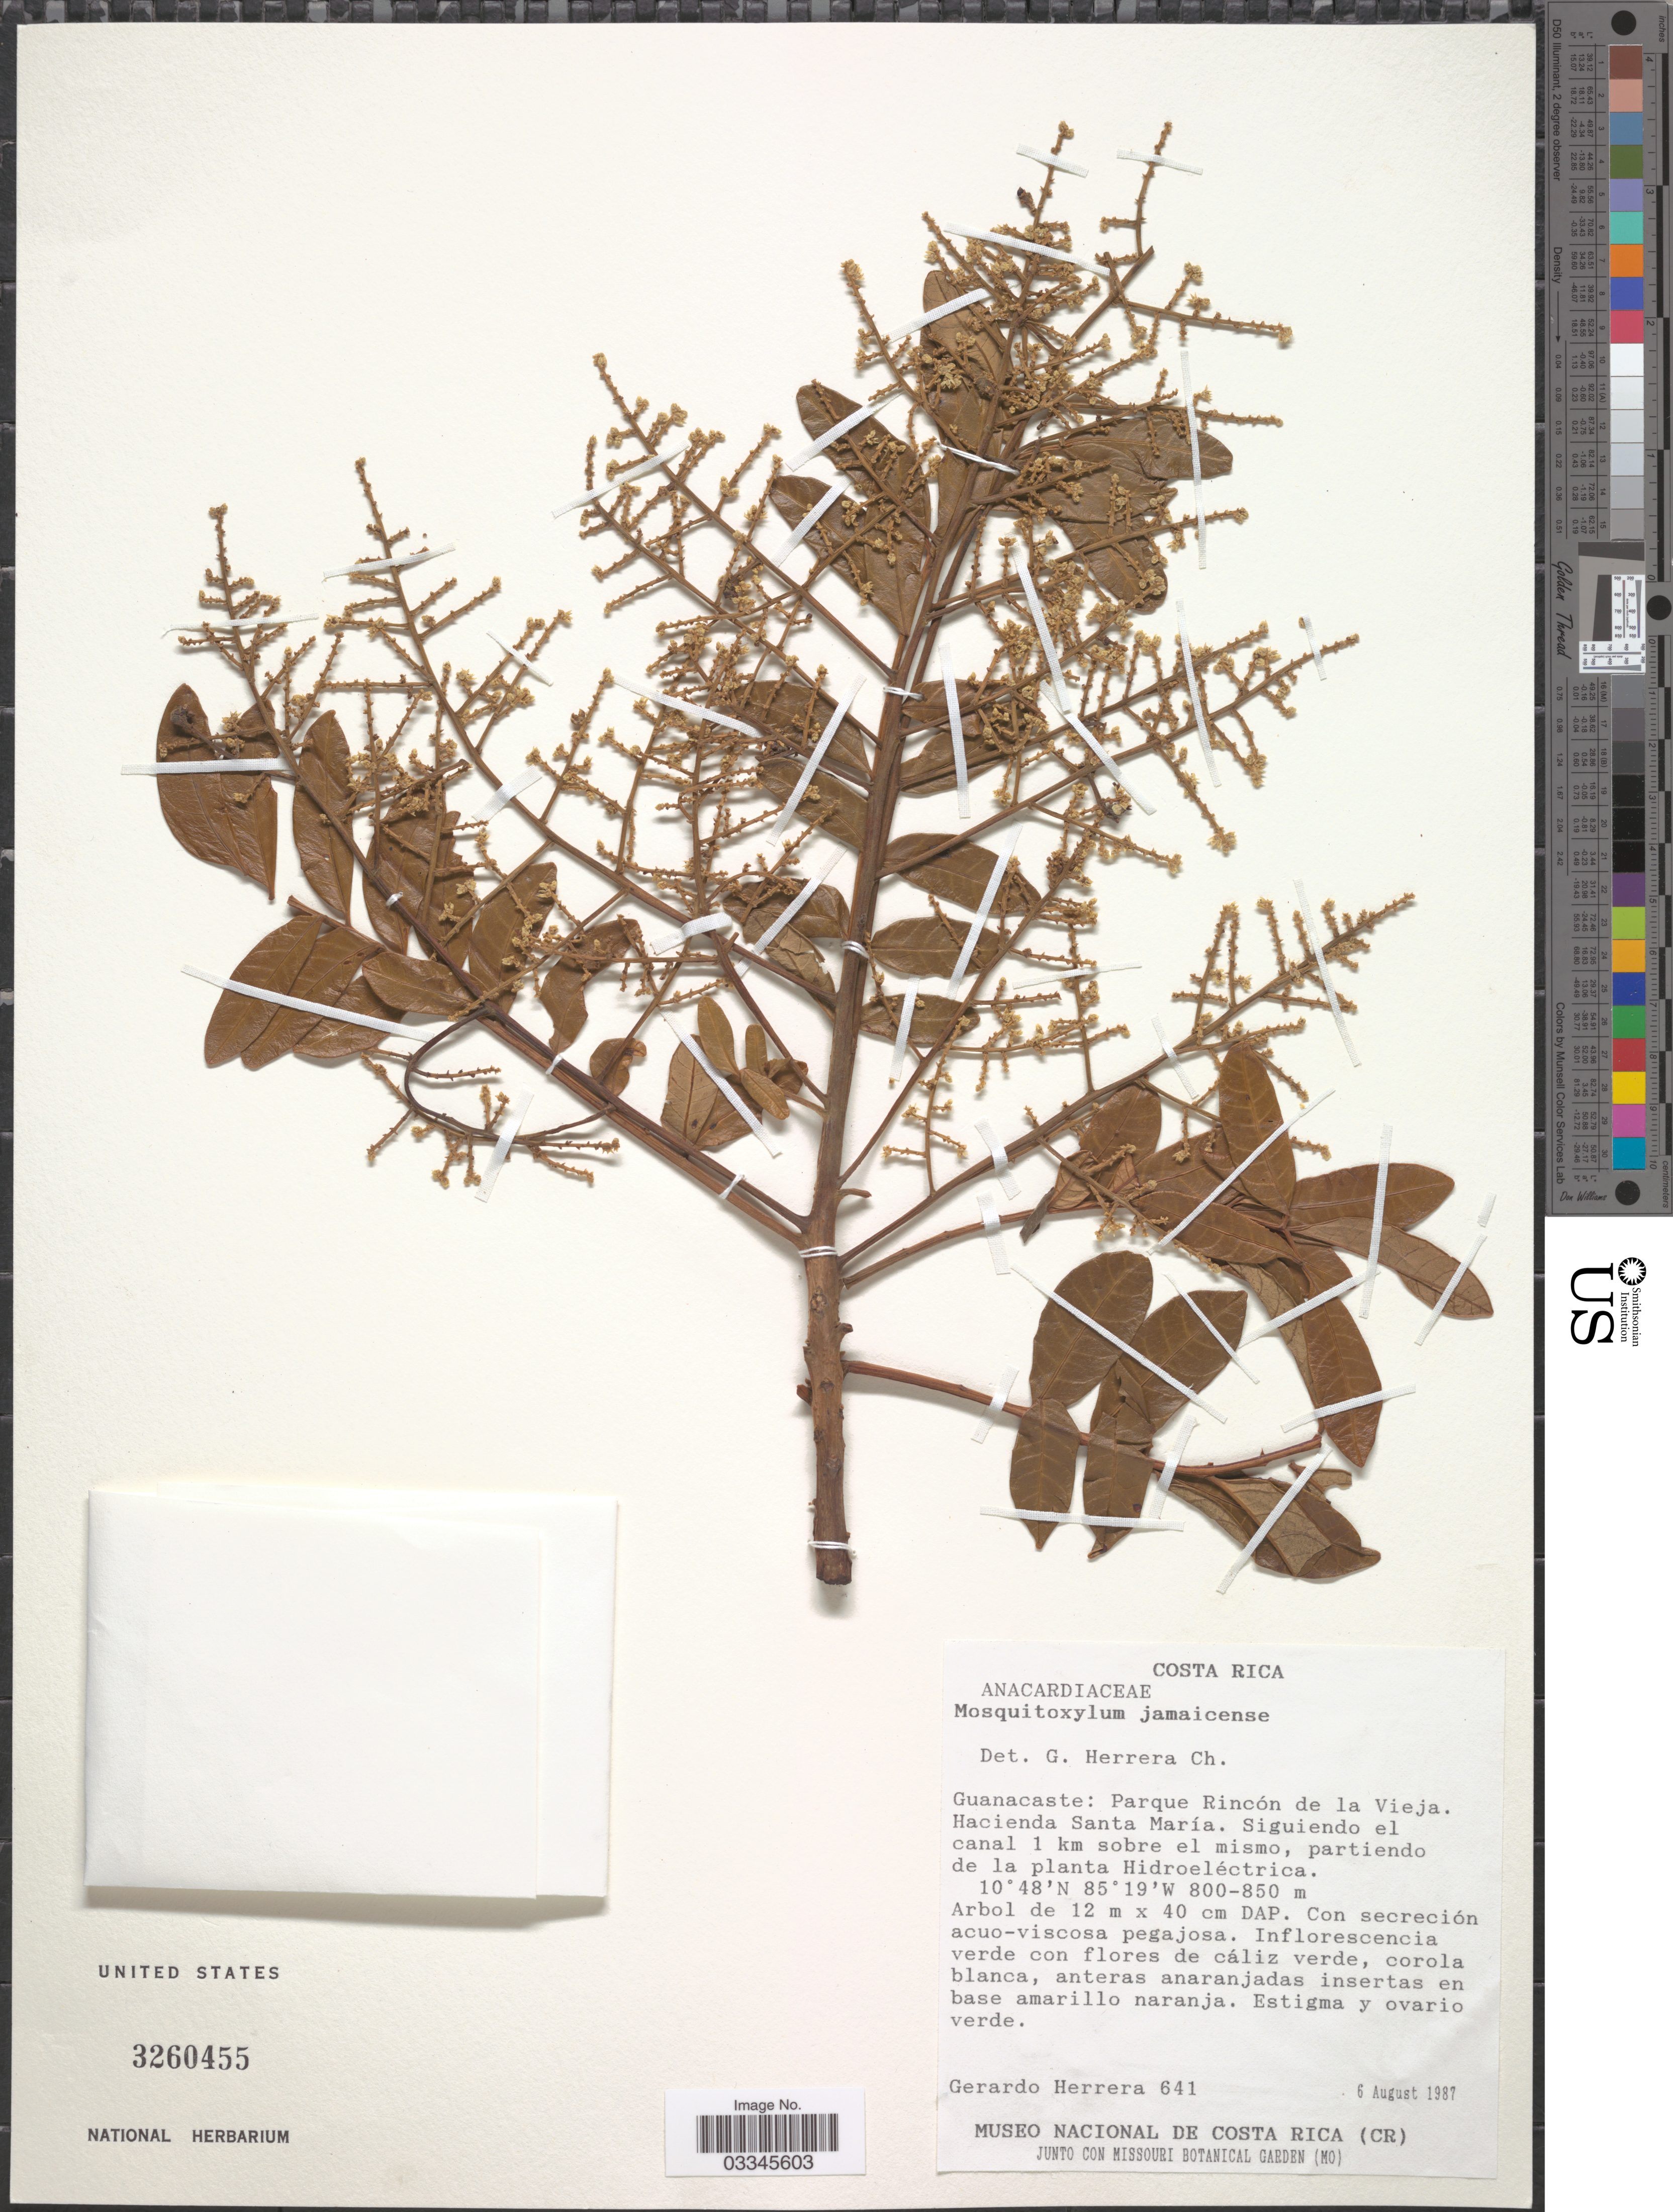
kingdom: Plantae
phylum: Tracheophyta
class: Magnoliopsida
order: Sapindales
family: Anacardiaceae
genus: Mosquitoxylum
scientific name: Mosquitoxylum jamaicense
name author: Krug & Urb.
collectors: G. Herrera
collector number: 641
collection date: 1987-08-06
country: Costa Rica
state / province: Guanacaste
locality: Parque Rincón de la Vieja. Hacienda Santa María. Siguiendo el canal 1 km sobre el mismo, partiendo de la planta Hidroeléctrica.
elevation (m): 800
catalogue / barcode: US 3260455